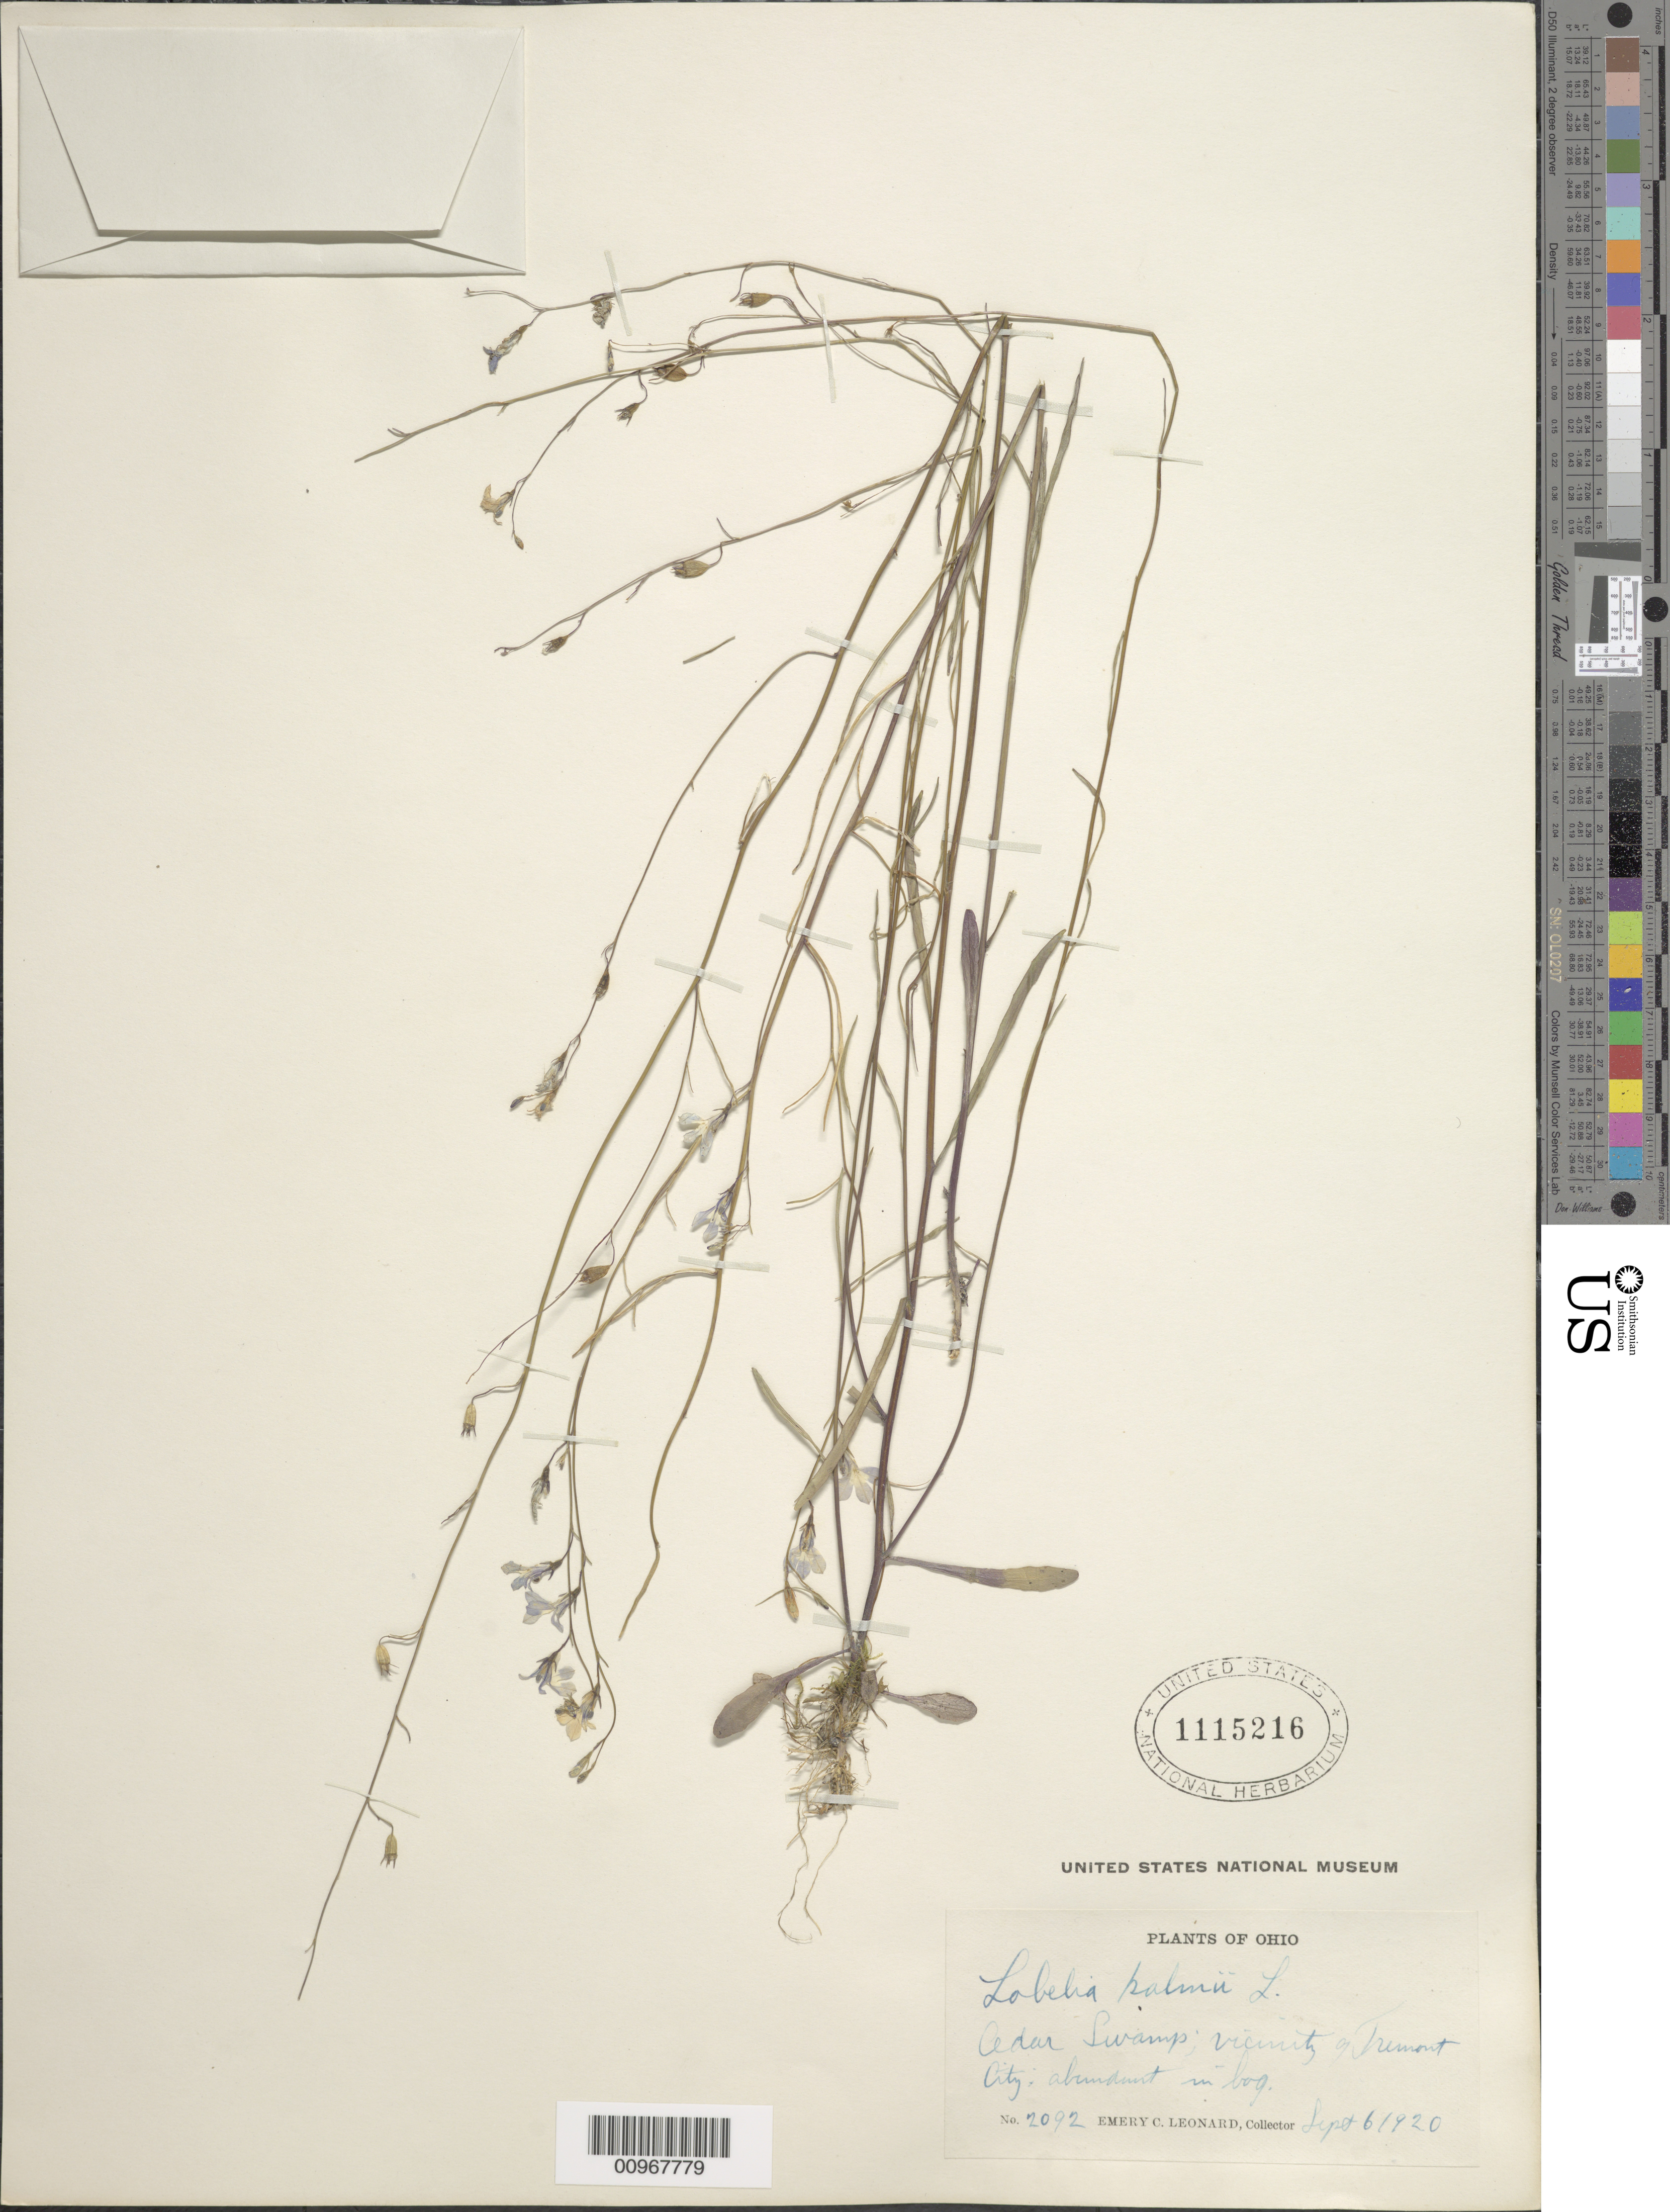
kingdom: Plantae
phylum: Tracheophyta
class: Magnoliopsida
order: Asterales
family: Campanulaceae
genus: Lobelia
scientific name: Lobelia kalmii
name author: L.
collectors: E. C. Leonard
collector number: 2092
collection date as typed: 06 Sep 1920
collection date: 1920-09-06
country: United States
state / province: Ohio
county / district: Champaign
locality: Cedar swamp, near Tremont City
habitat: abundant in bog, cedar swamp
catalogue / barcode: US 1115216